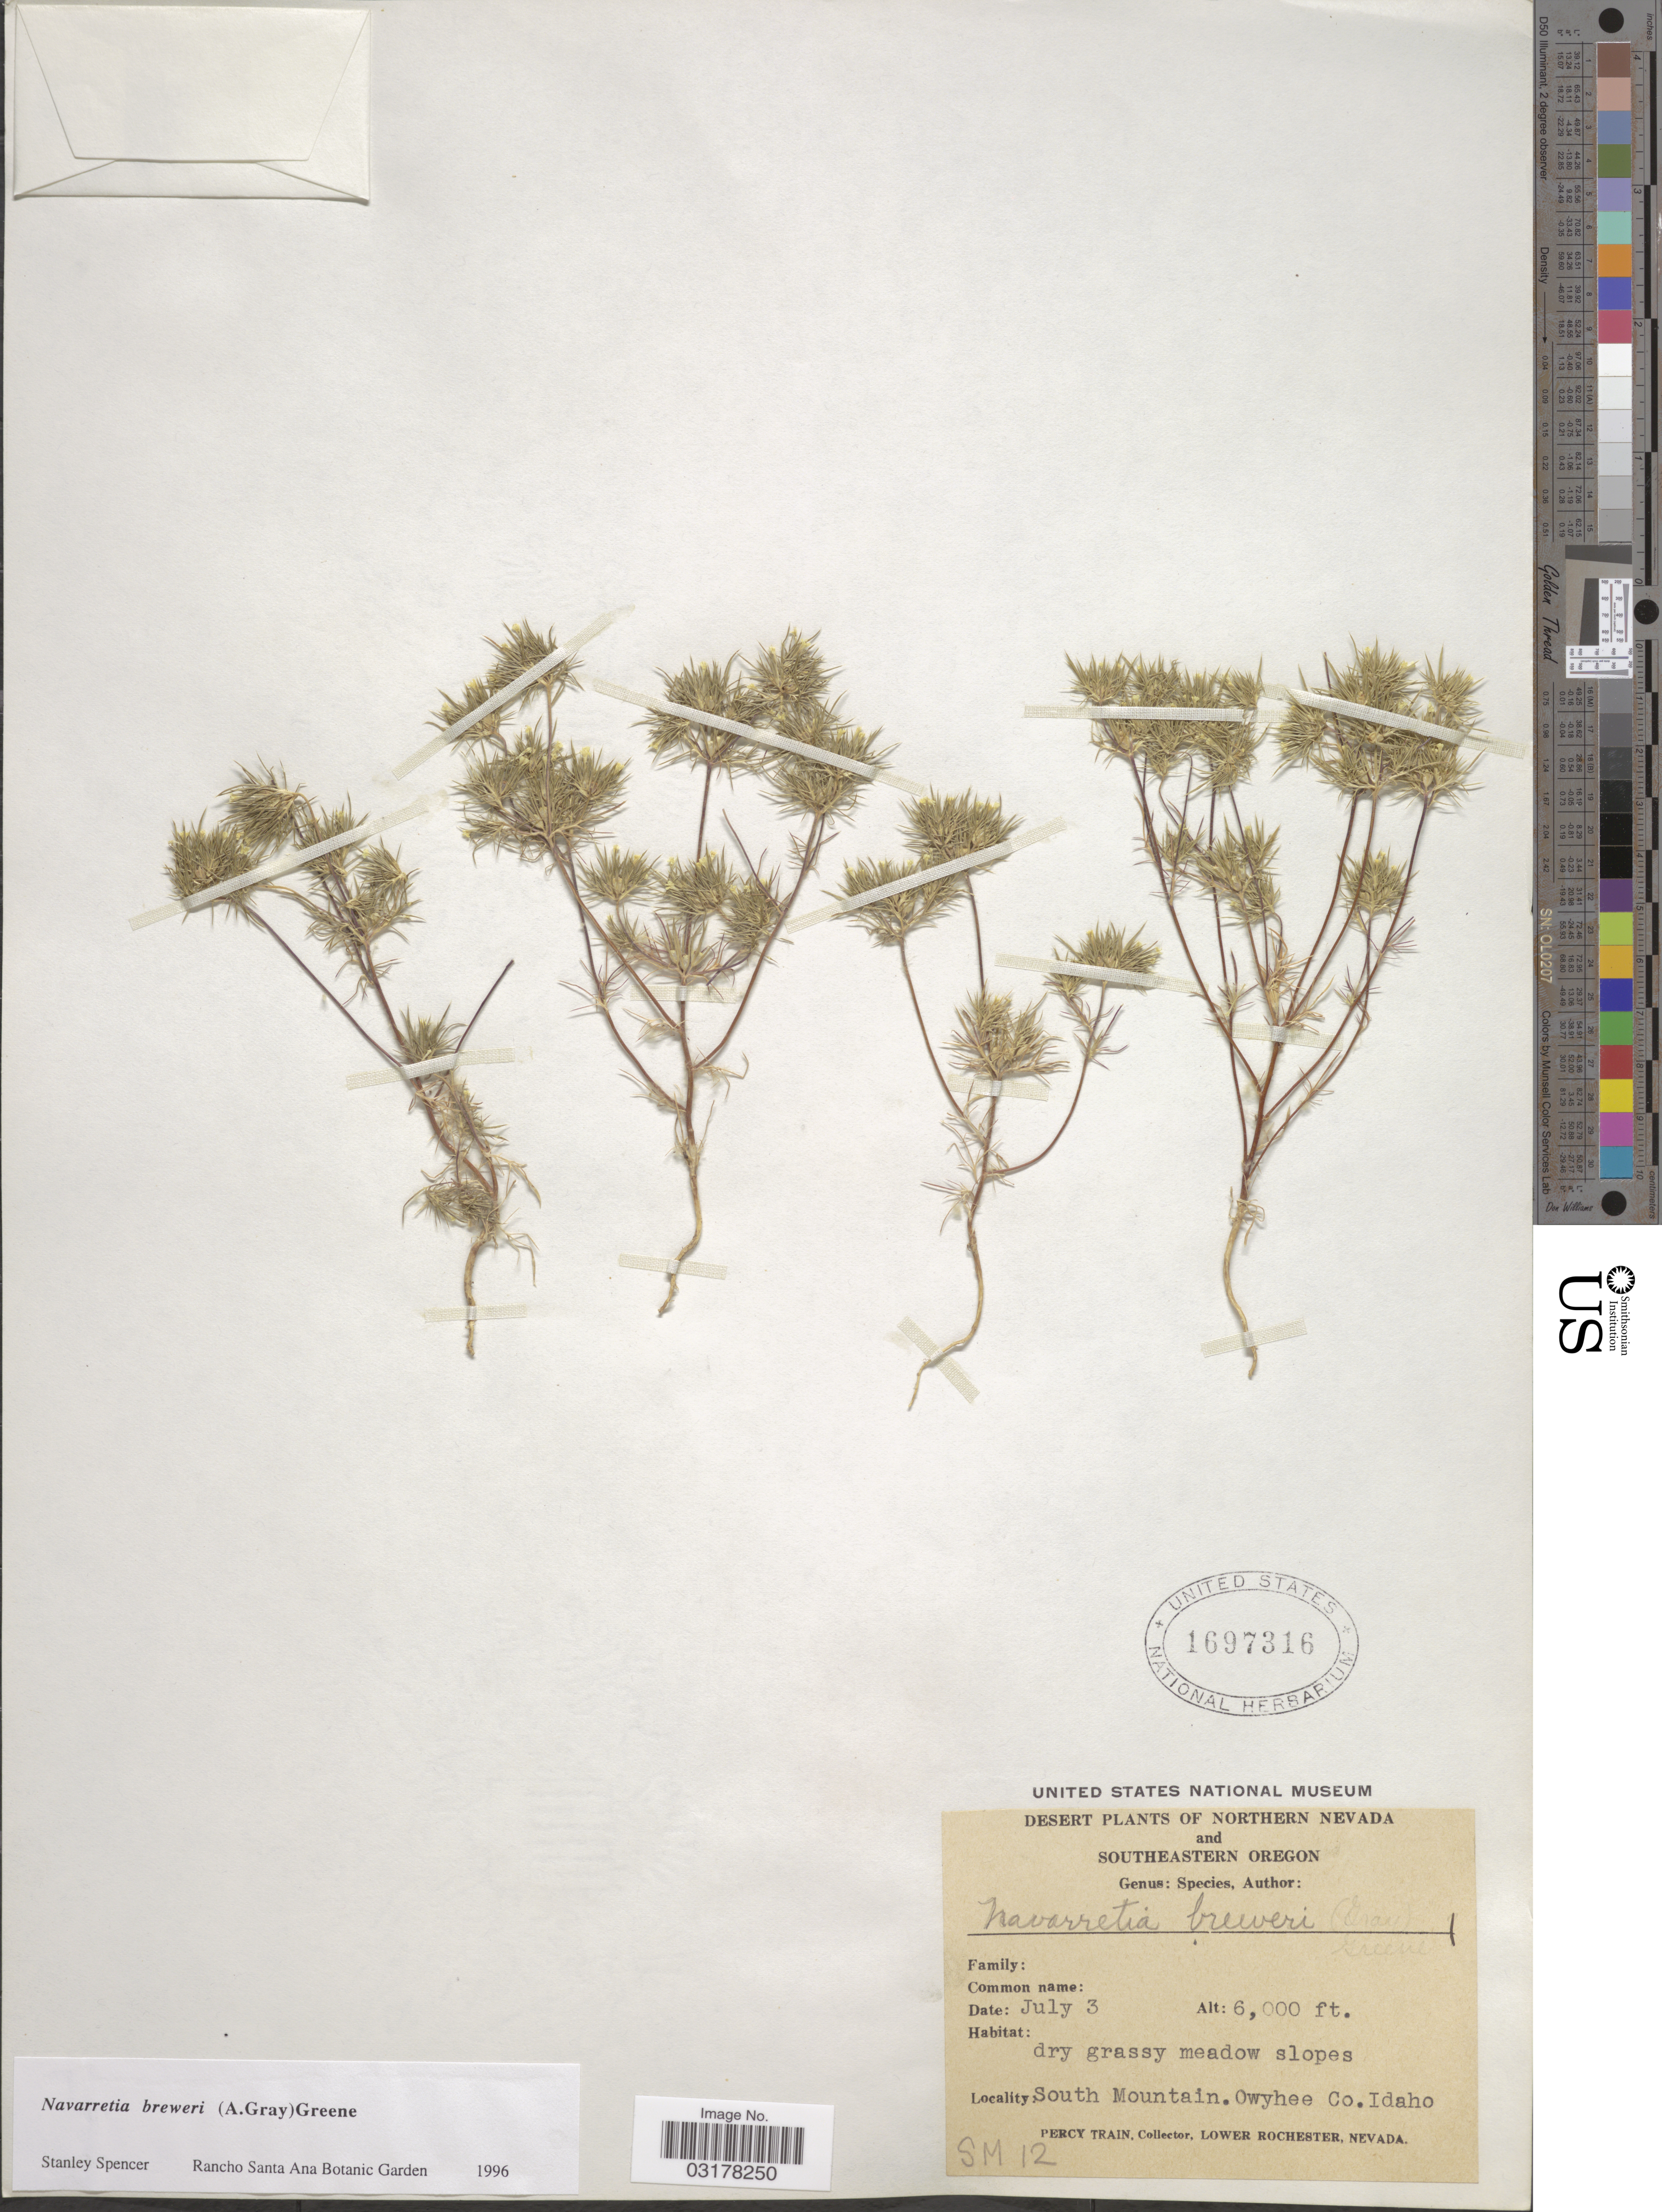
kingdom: Plantae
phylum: Tracheophyta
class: Magnoliopsida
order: Ericales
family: Polemoniaceae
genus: Navarretia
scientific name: Navarretia breweri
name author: (A. Gray) Greene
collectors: P. Train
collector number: SM12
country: United States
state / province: Idaho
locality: South Mountain. Owyhee Co.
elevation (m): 1829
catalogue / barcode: US 1697316